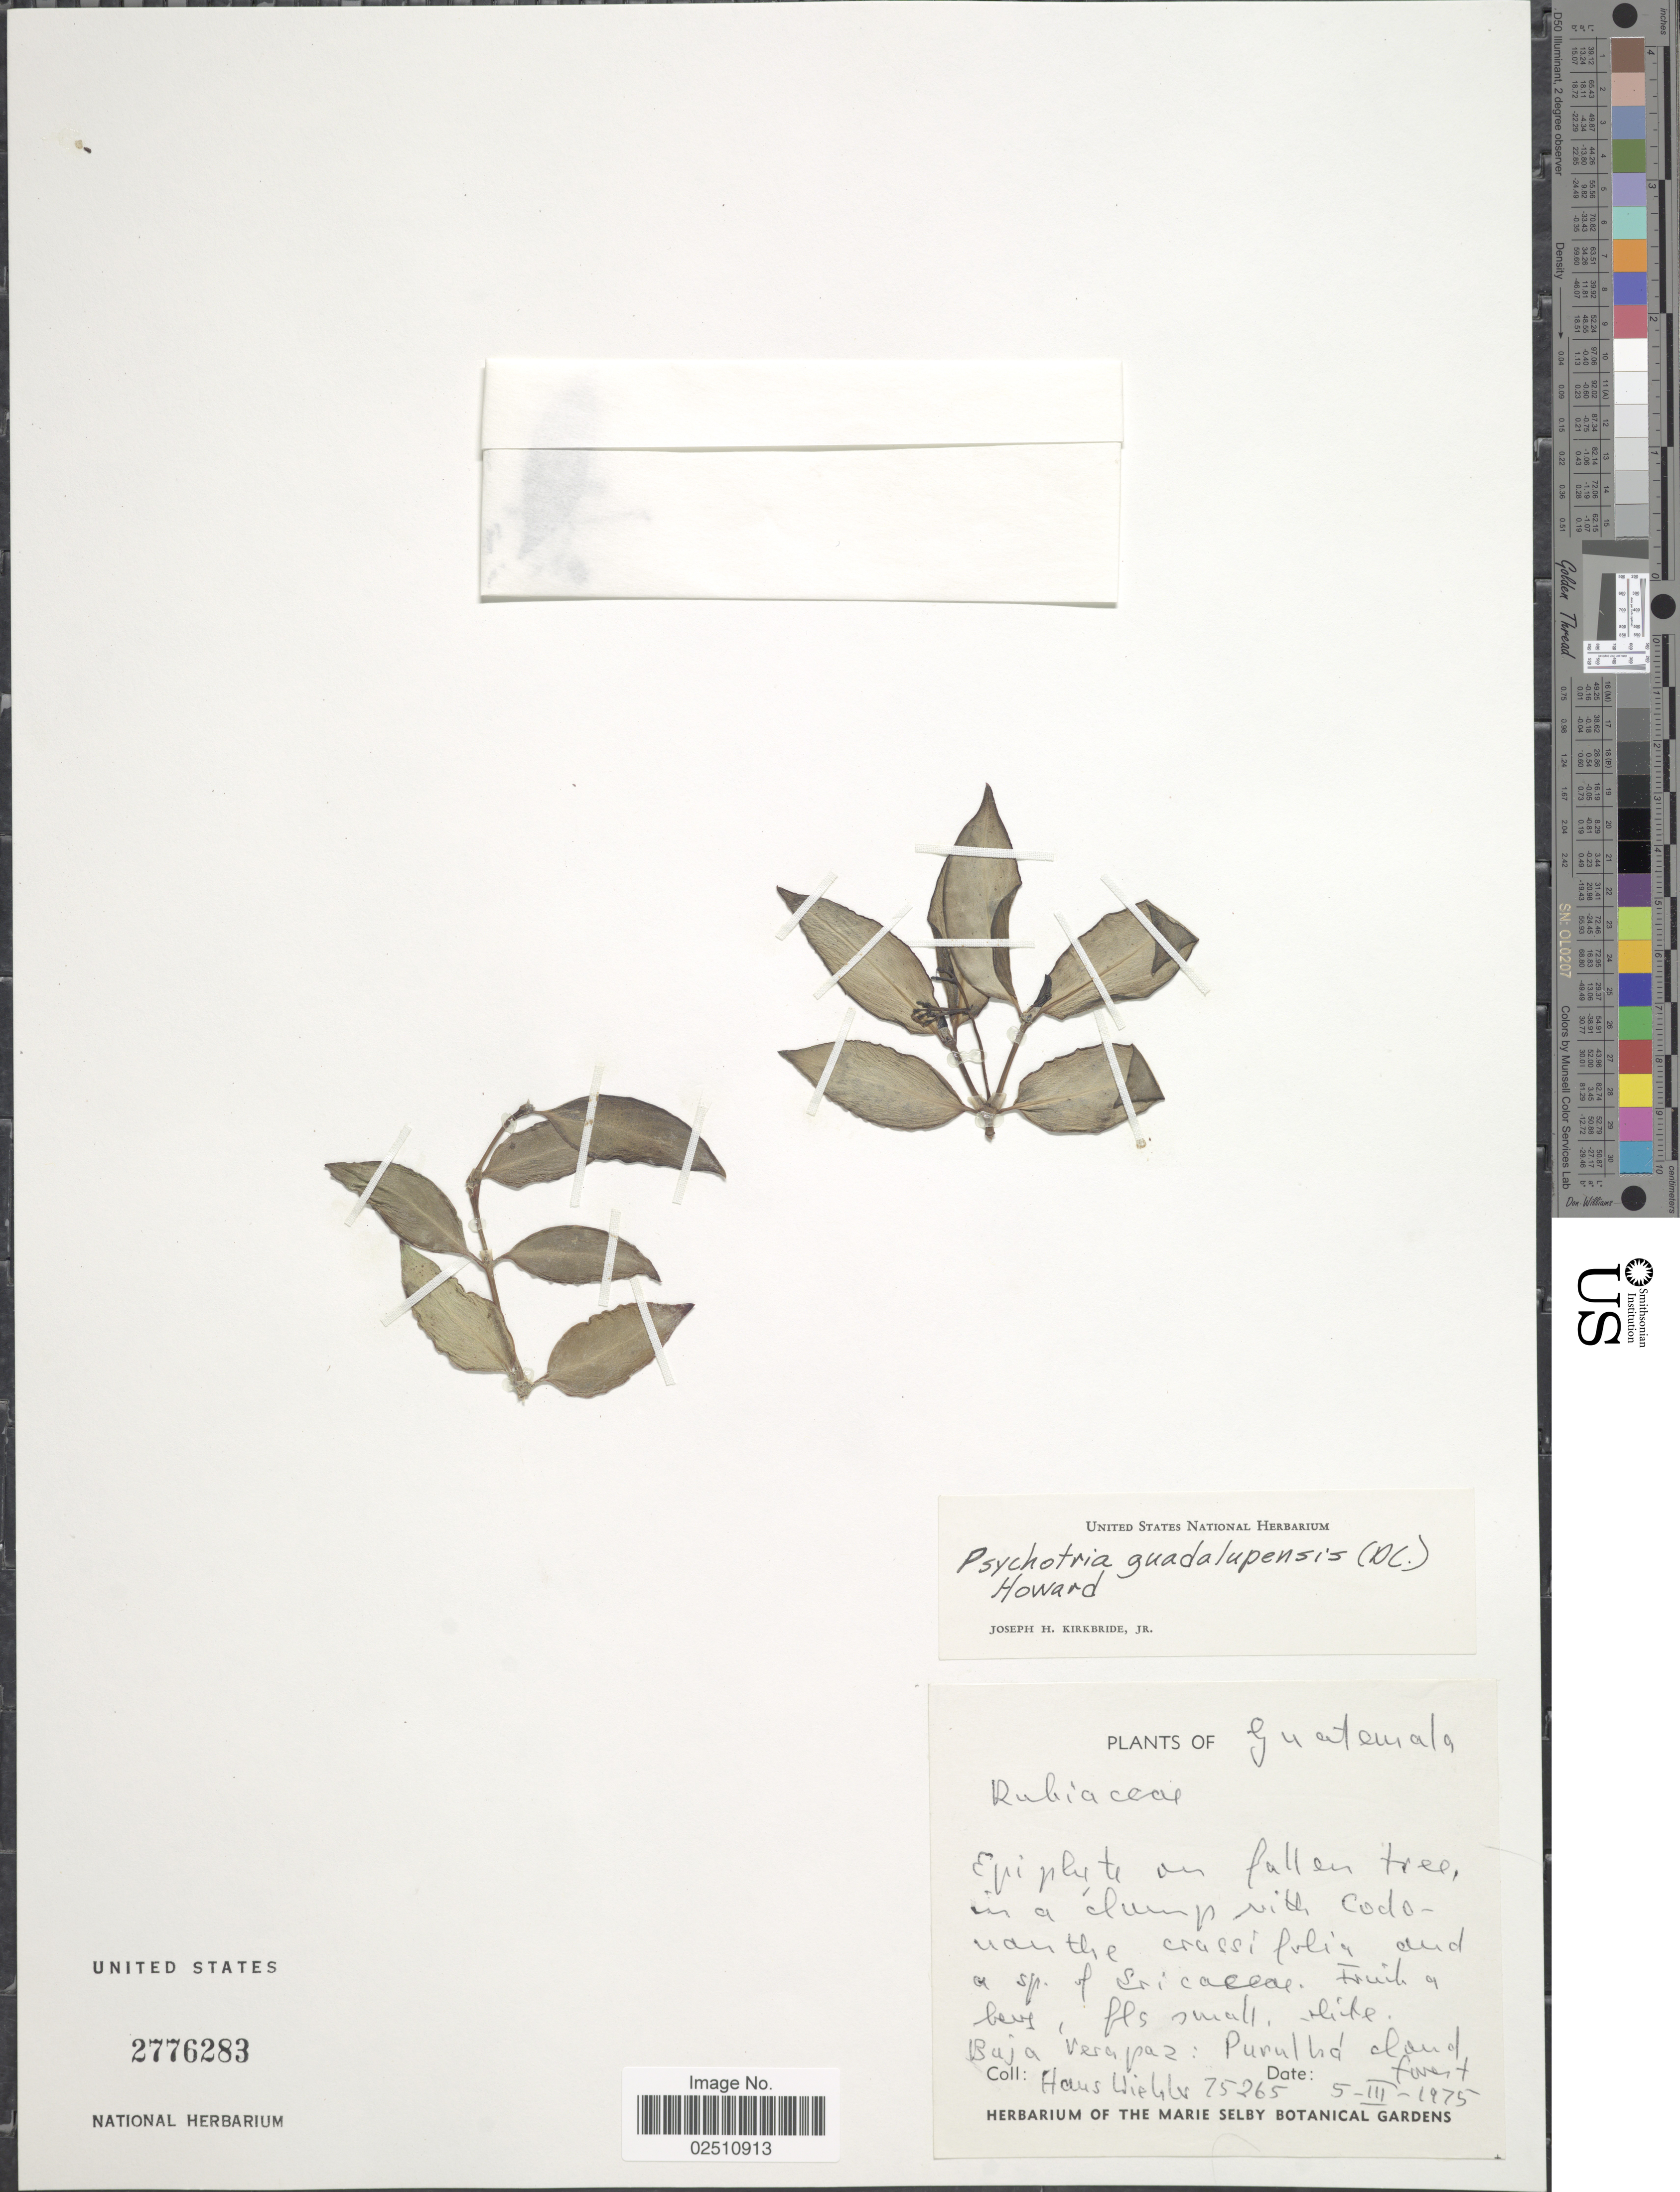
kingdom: Plantae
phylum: Tracheophyta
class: Magnoliopsida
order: Gentianales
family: Rubiaceae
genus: Psychotria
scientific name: Psychotria guadalupensis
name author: (DC.) R.A. Howard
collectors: H. J. Wiehler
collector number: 75265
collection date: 1975-03-05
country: Guatemala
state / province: Baja Verapaz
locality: Purulhá, cloud forest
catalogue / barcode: US 2776283